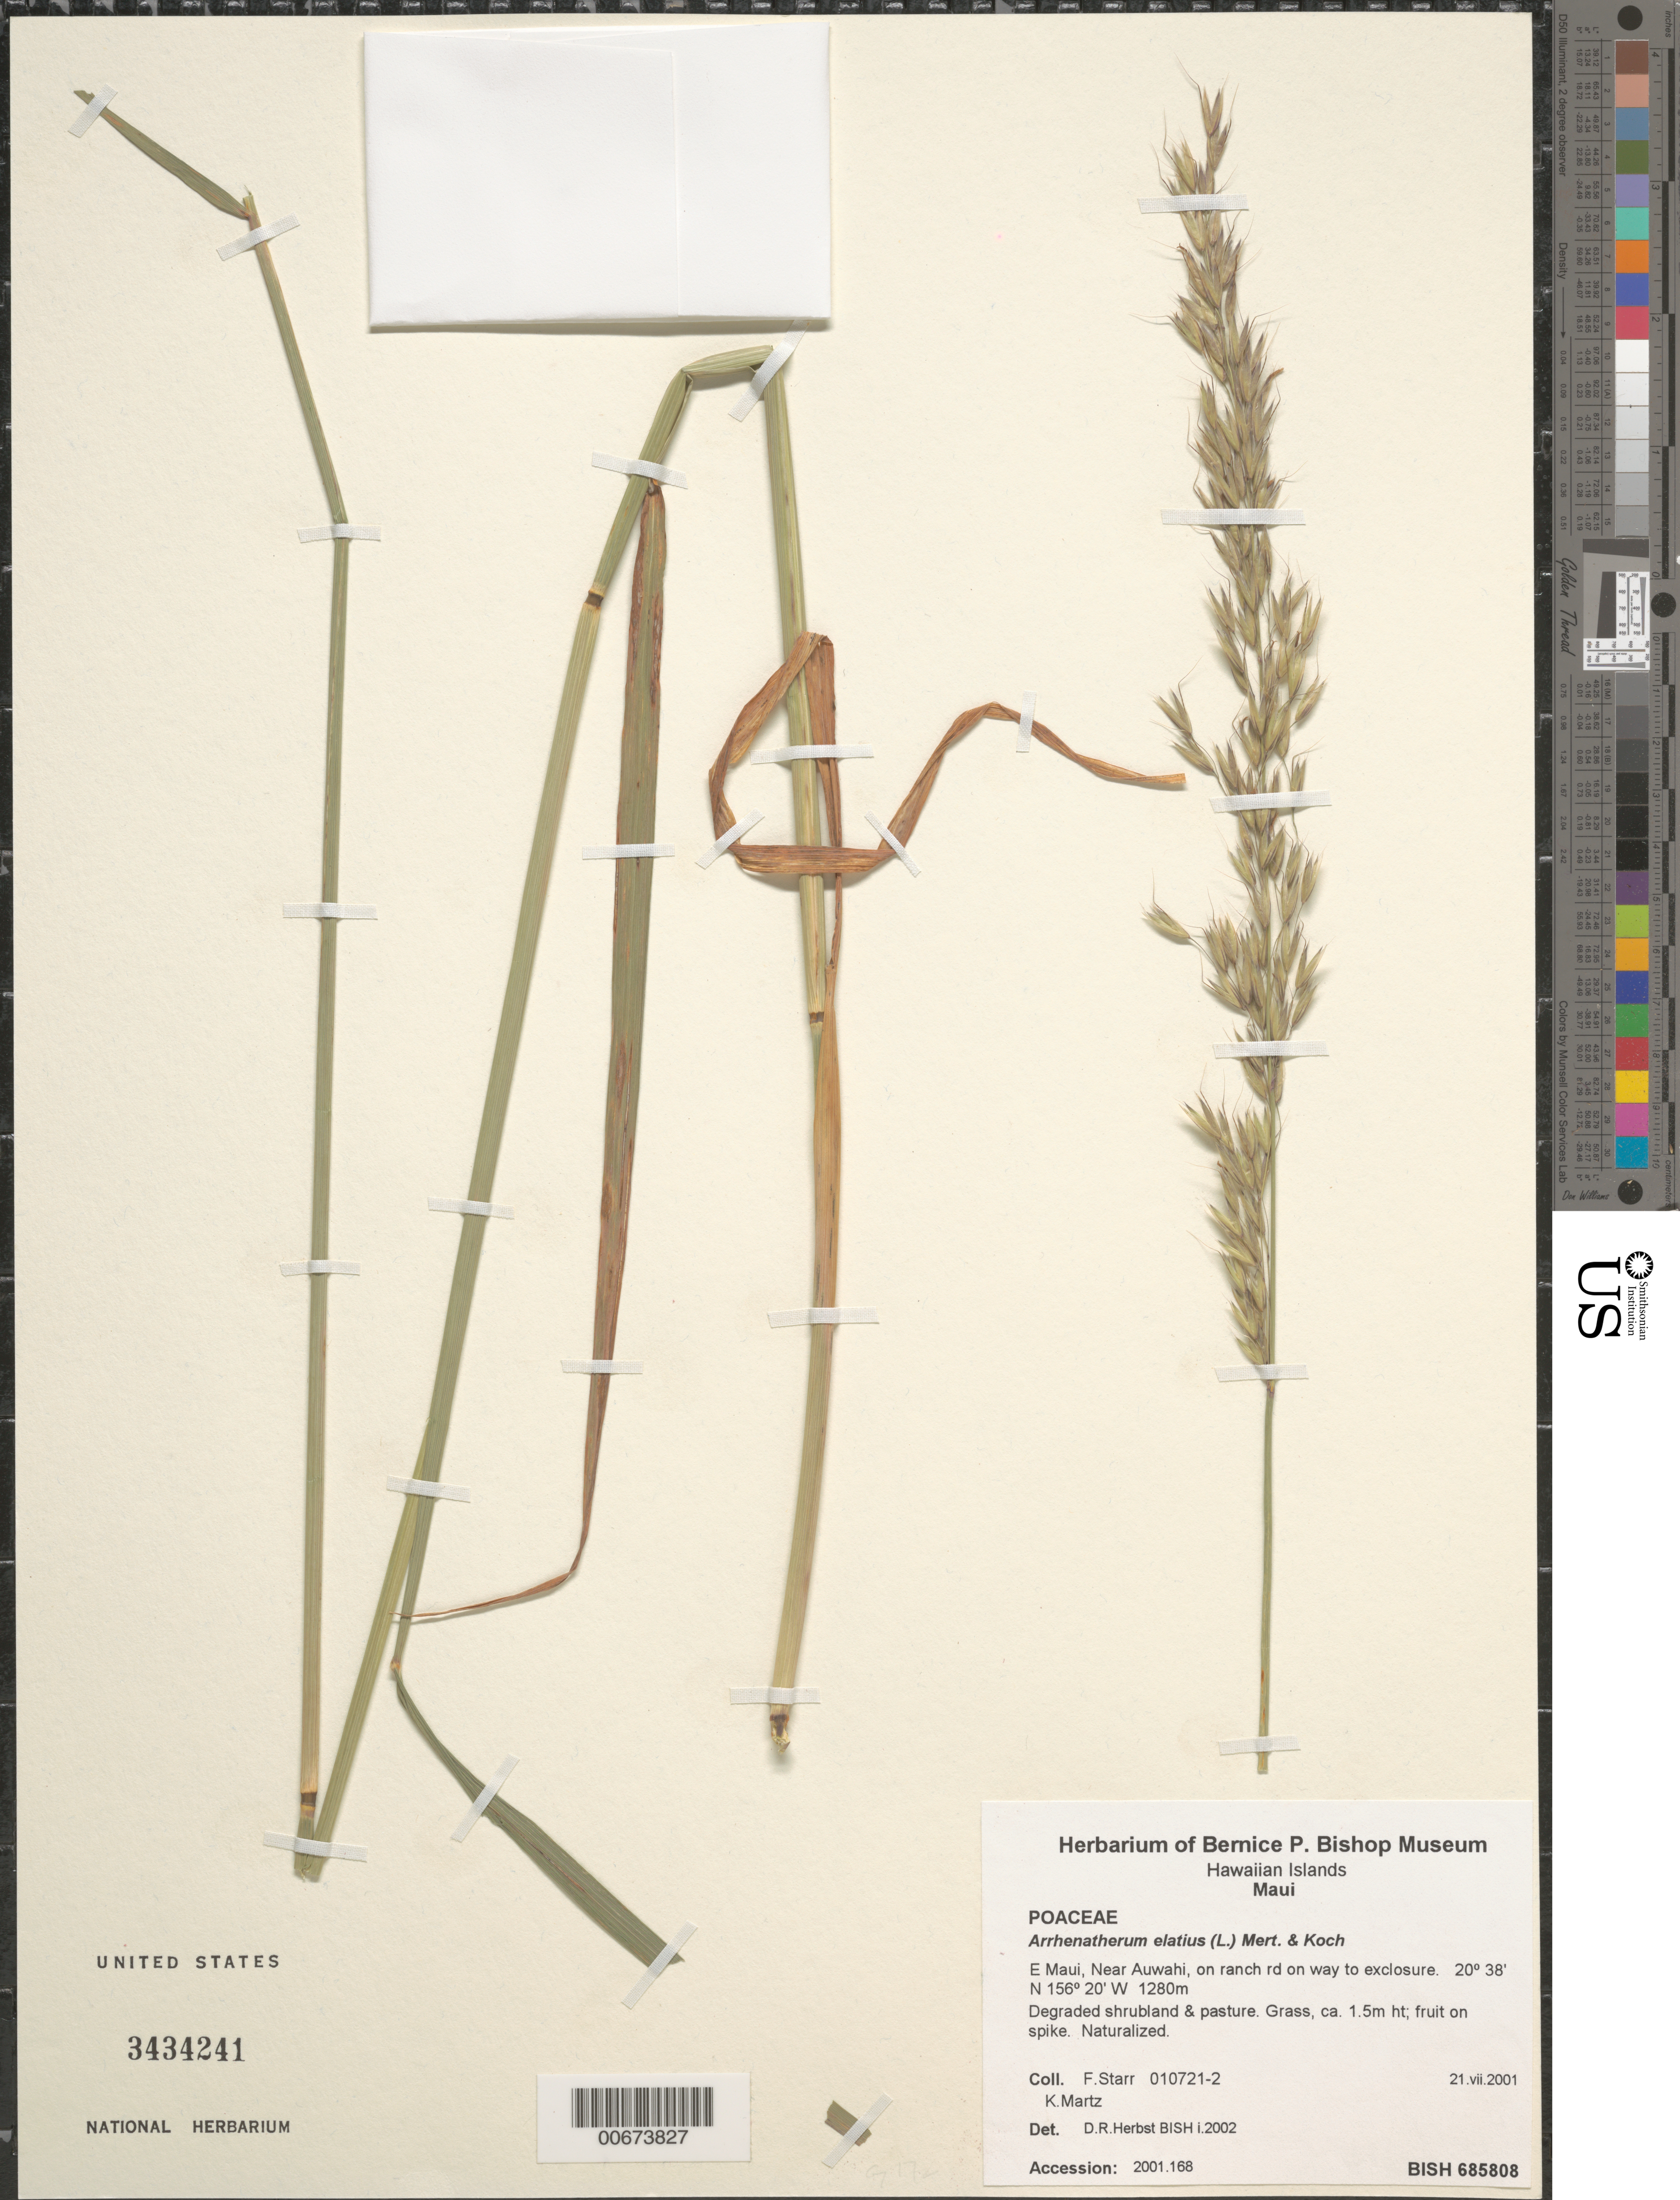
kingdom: Plantae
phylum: Tracheophyta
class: Liliopsida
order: Poales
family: Poaceae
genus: Arrhenatherum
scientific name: Arrhenatherum elatius subsp. elatius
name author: (L.) P. Beauv. ex J. Presl & C. Presl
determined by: Faccenda, K.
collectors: F. Starr & K. Martz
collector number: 010721-2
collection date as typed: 21 Jul 2001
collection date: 2001-07-21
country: United States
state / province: Hawaii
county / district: Maui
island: Maui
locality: E Maui, Near Auwahi, on ranch rd on way to exclosure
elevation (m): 1280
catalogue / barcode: US 3434241